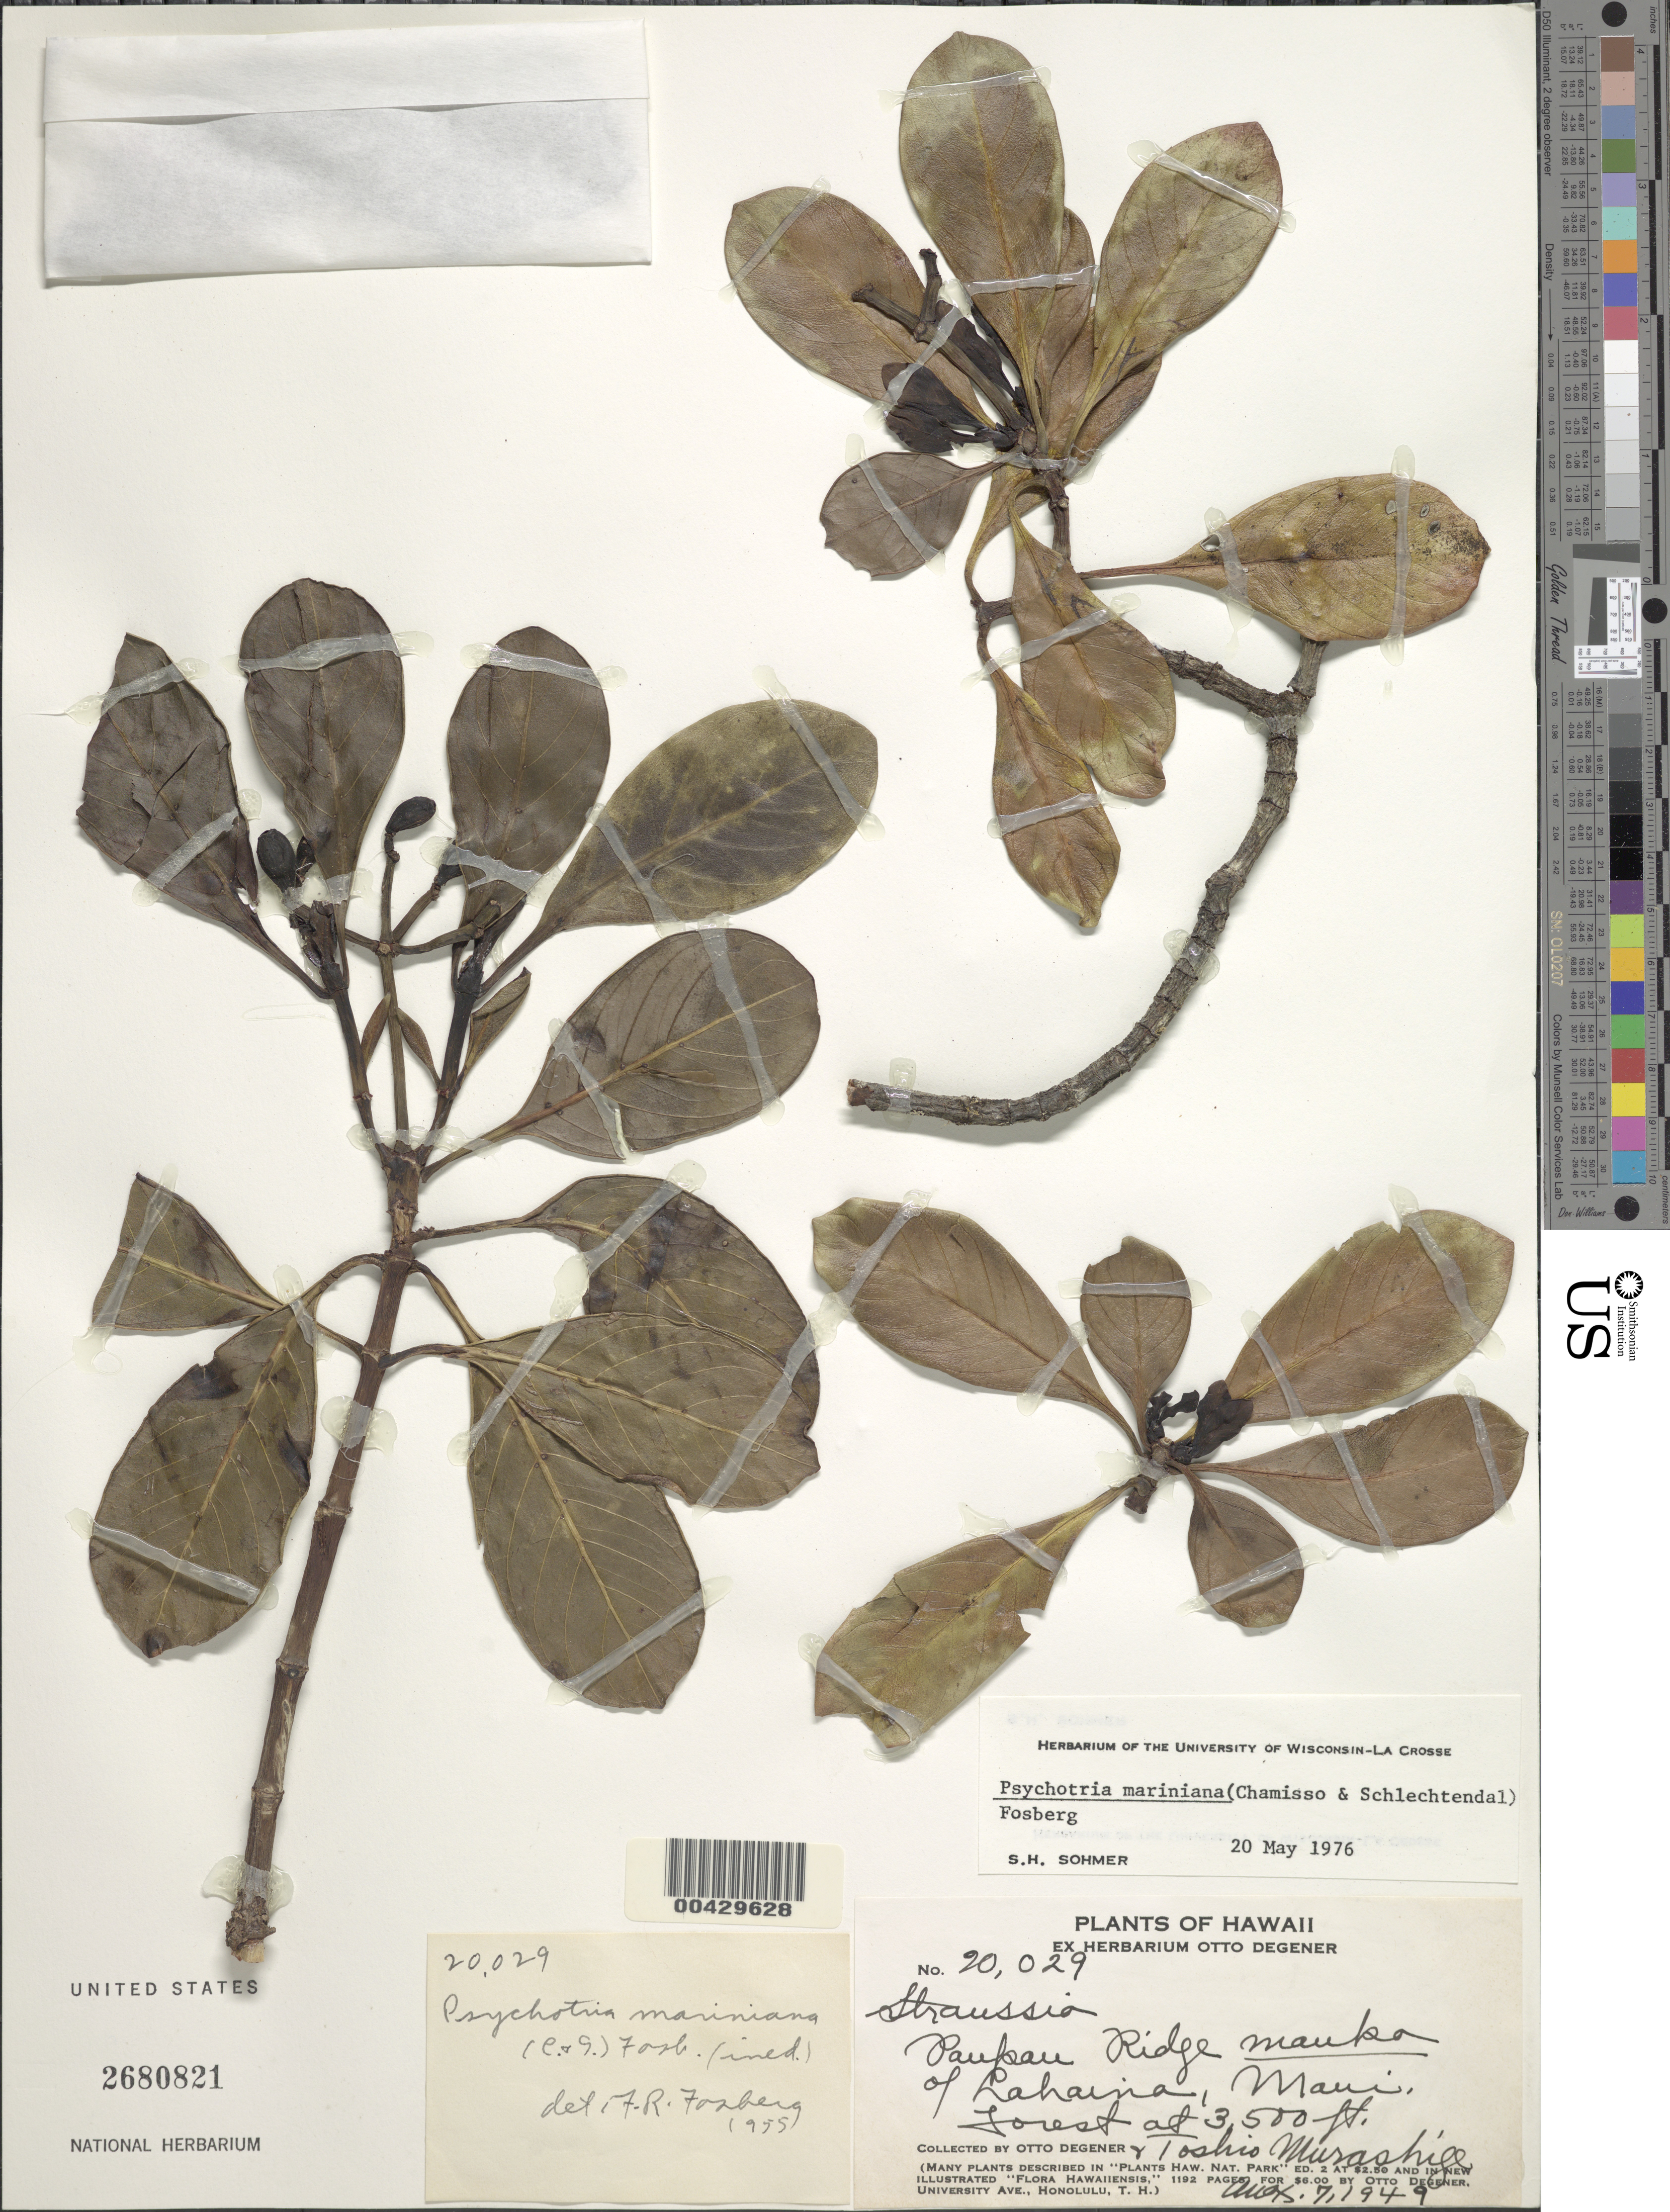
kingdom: Plantae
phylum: Tracheophyta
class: Magnoliopsida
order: Gentianales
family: Rubiaceae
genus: Psychotria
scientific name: Psychotria mariniana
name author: (Cham. & Schltdl.) Fosberg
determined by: Sohmer, S. H.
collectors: O. Degener & T. Murashige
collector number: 20029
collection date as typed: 7 Aug 1949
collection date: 1949-08-07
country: United States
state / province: Hawaii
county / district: Maui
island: Maui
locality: Paukau Ridge mauka of Lahaina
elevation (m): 1067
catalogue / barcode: US 2680821